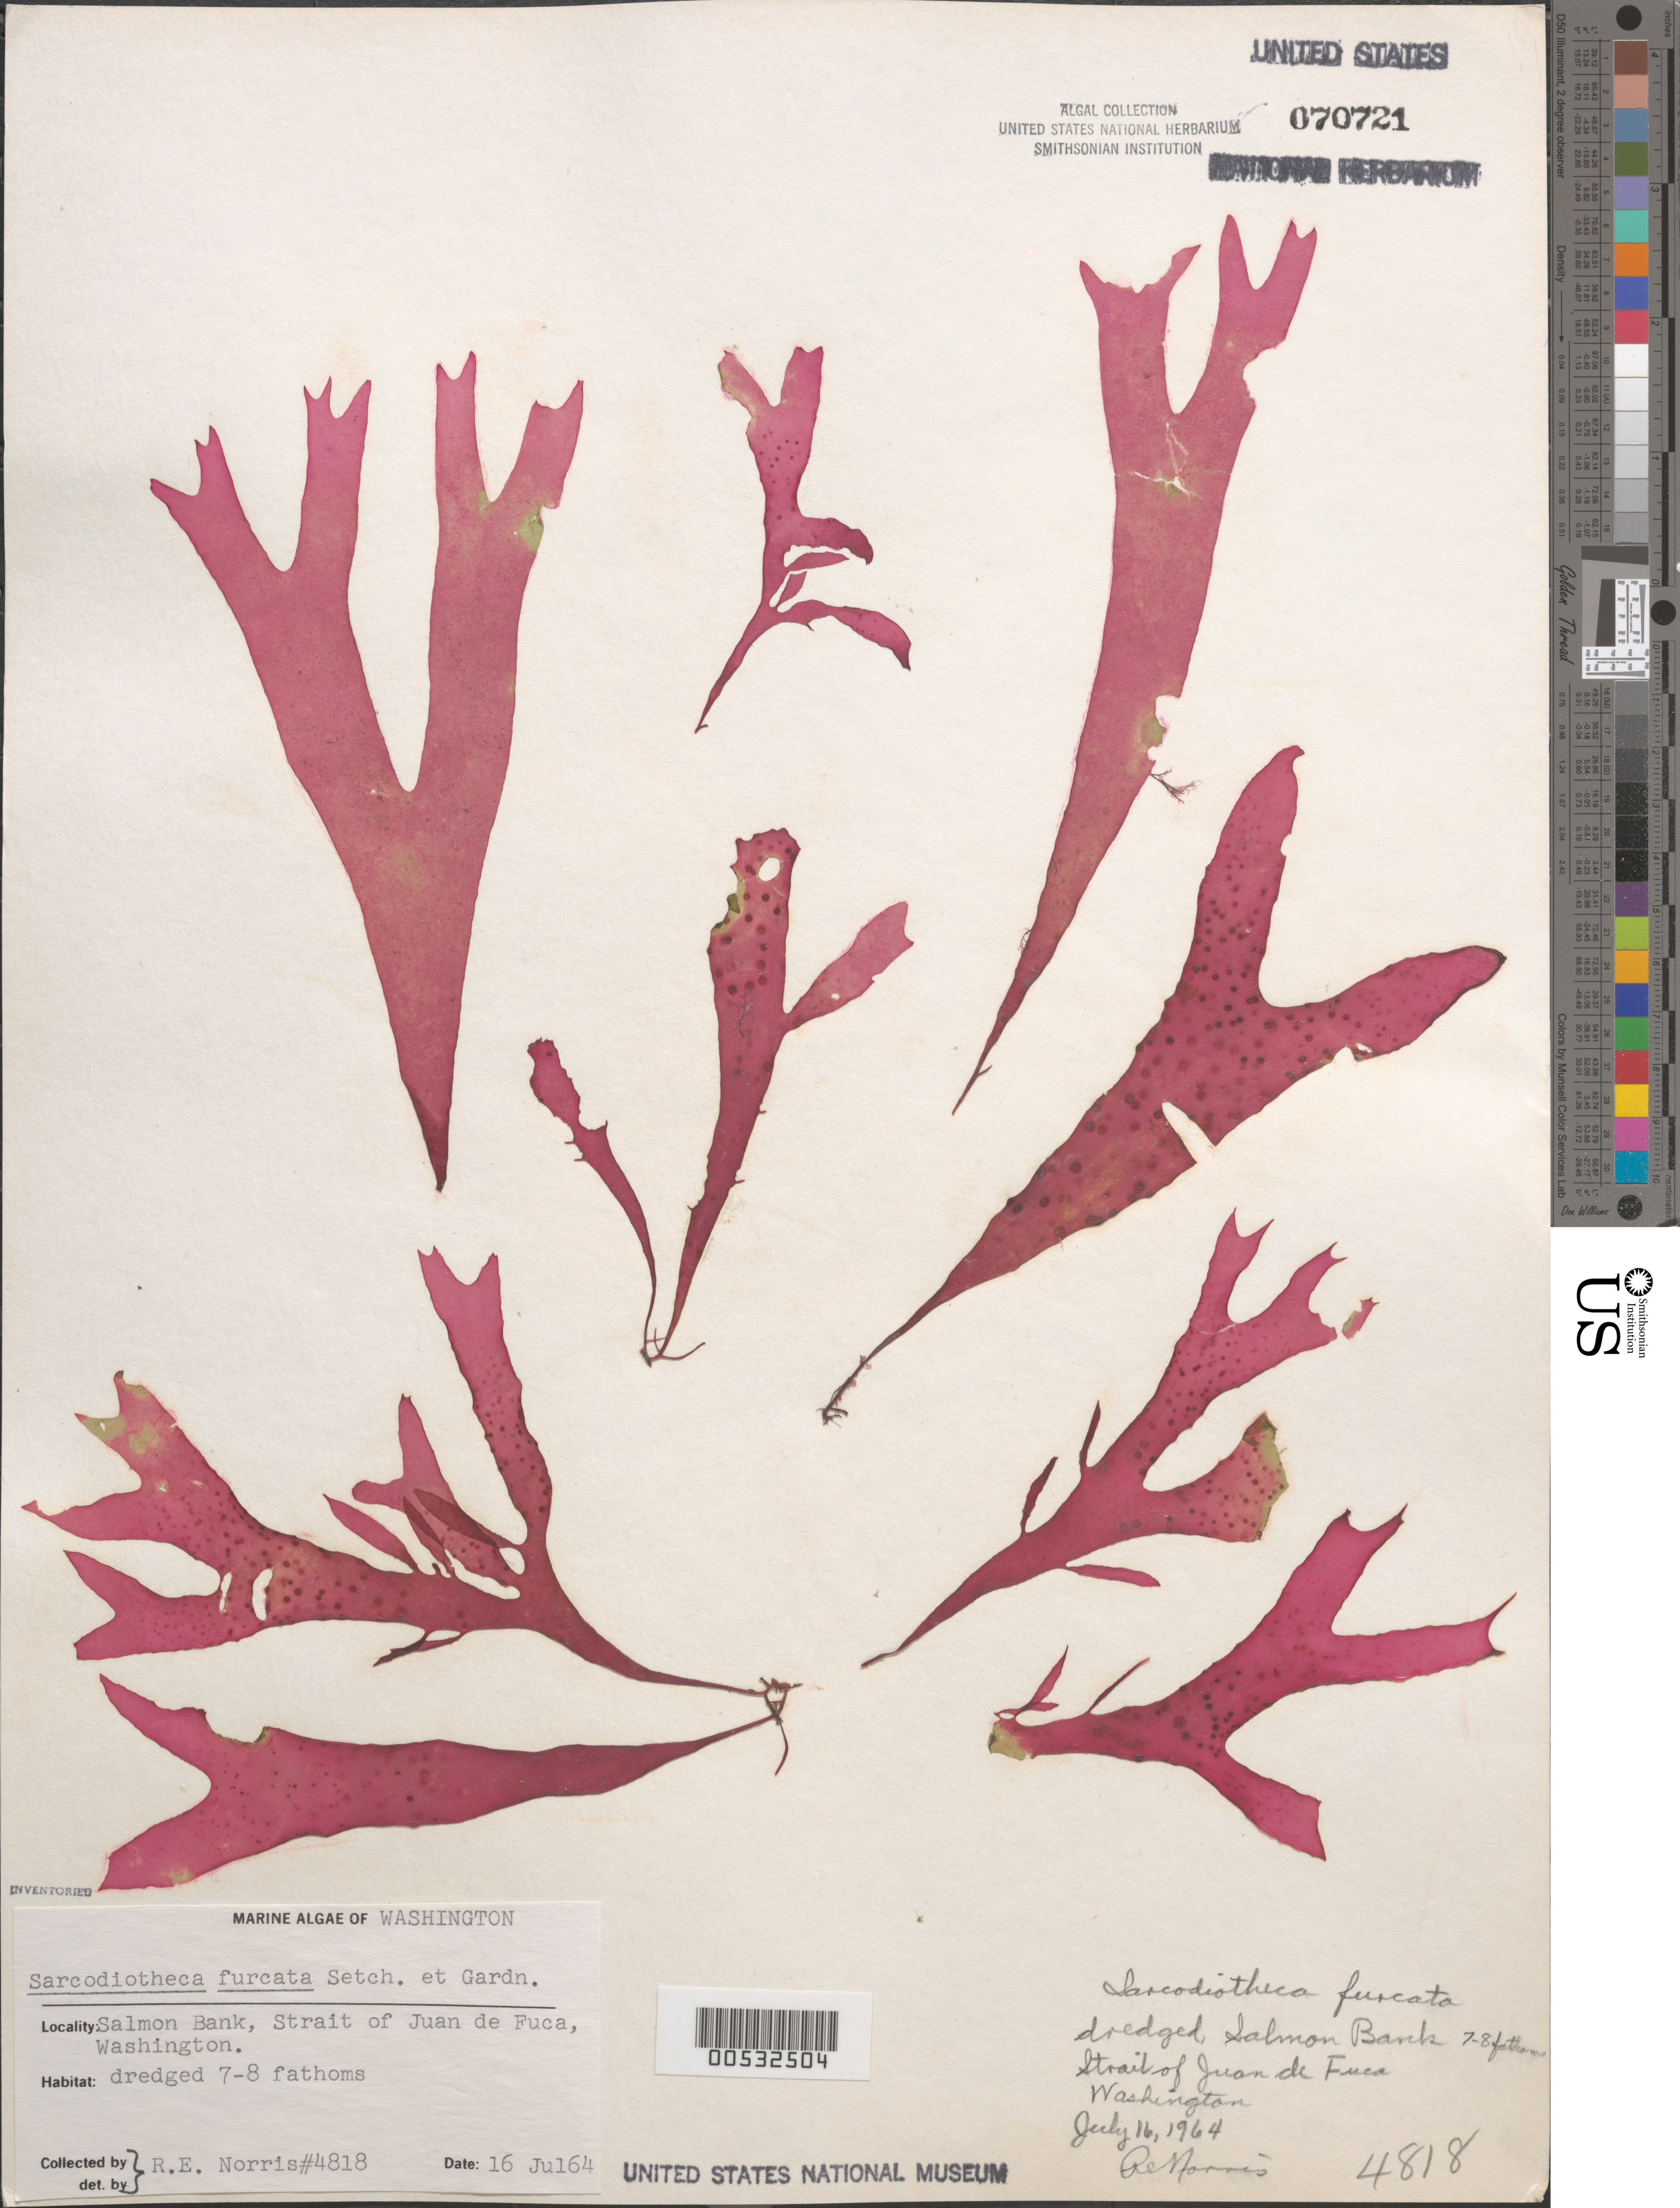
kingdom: Plantae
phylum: Rhodophyta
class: Florideophyceae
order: Gigartinales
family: Solieriaceae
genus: Sarcodiotheca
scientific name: Sarcodiotheca furcata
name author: (Setch. & N.L. Gardner) Kylin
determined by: Norris, R. E.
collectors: R. E. Norris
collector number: IAA 4818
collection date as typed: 16 Jul 1964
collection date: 1964-07-16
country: United States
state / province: Washington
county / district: Island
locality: Salmon Bank, Strait of Juan de Fuca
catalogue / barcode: US 70721